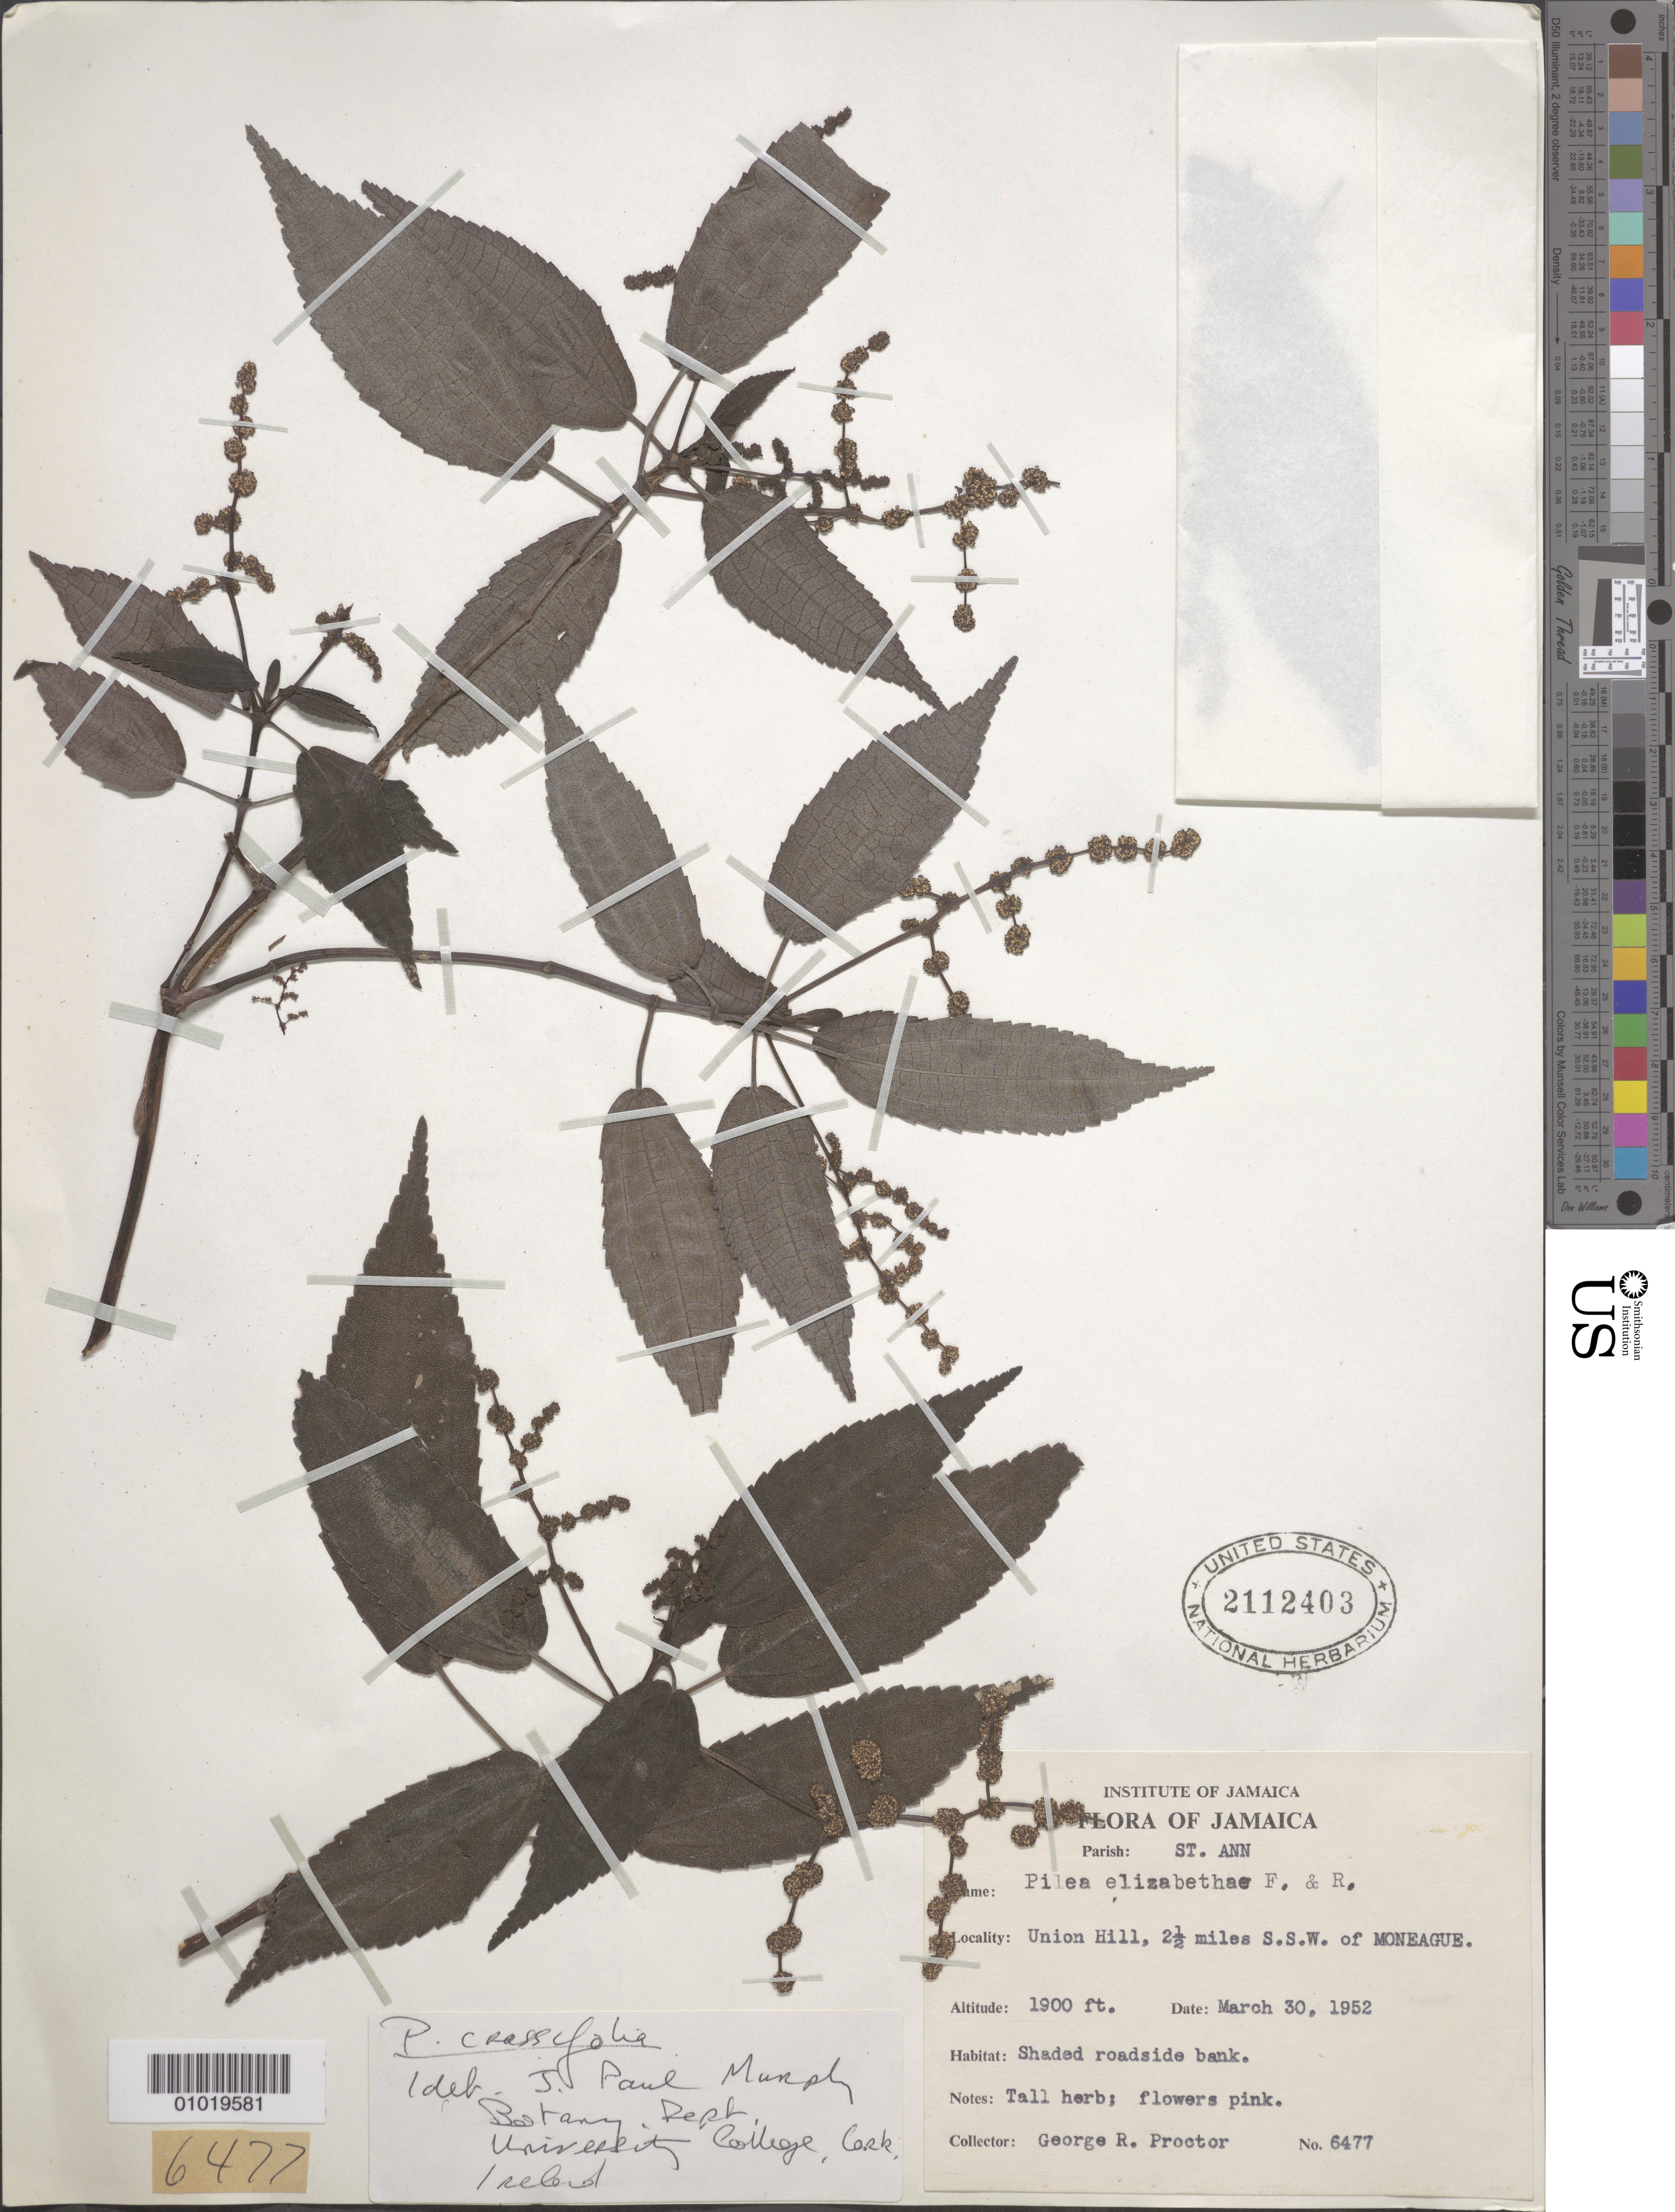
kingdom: Plantae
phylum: Tracheophyta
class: Magnoliopsida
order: Rosales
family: Urticaceae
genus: Pilea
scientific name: Pilea crassifolia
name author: (Willd.) Blume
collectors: G. R. Proctor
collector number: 6477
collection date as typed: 30 Mar 1952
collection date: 1952-03-30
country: Jamaica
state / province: Saint Ann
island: Jamaica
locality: Union Hill, 2.5 mi SSW of Moneague. Shaded roadside bank.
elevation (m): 579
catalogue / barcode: US 2112403